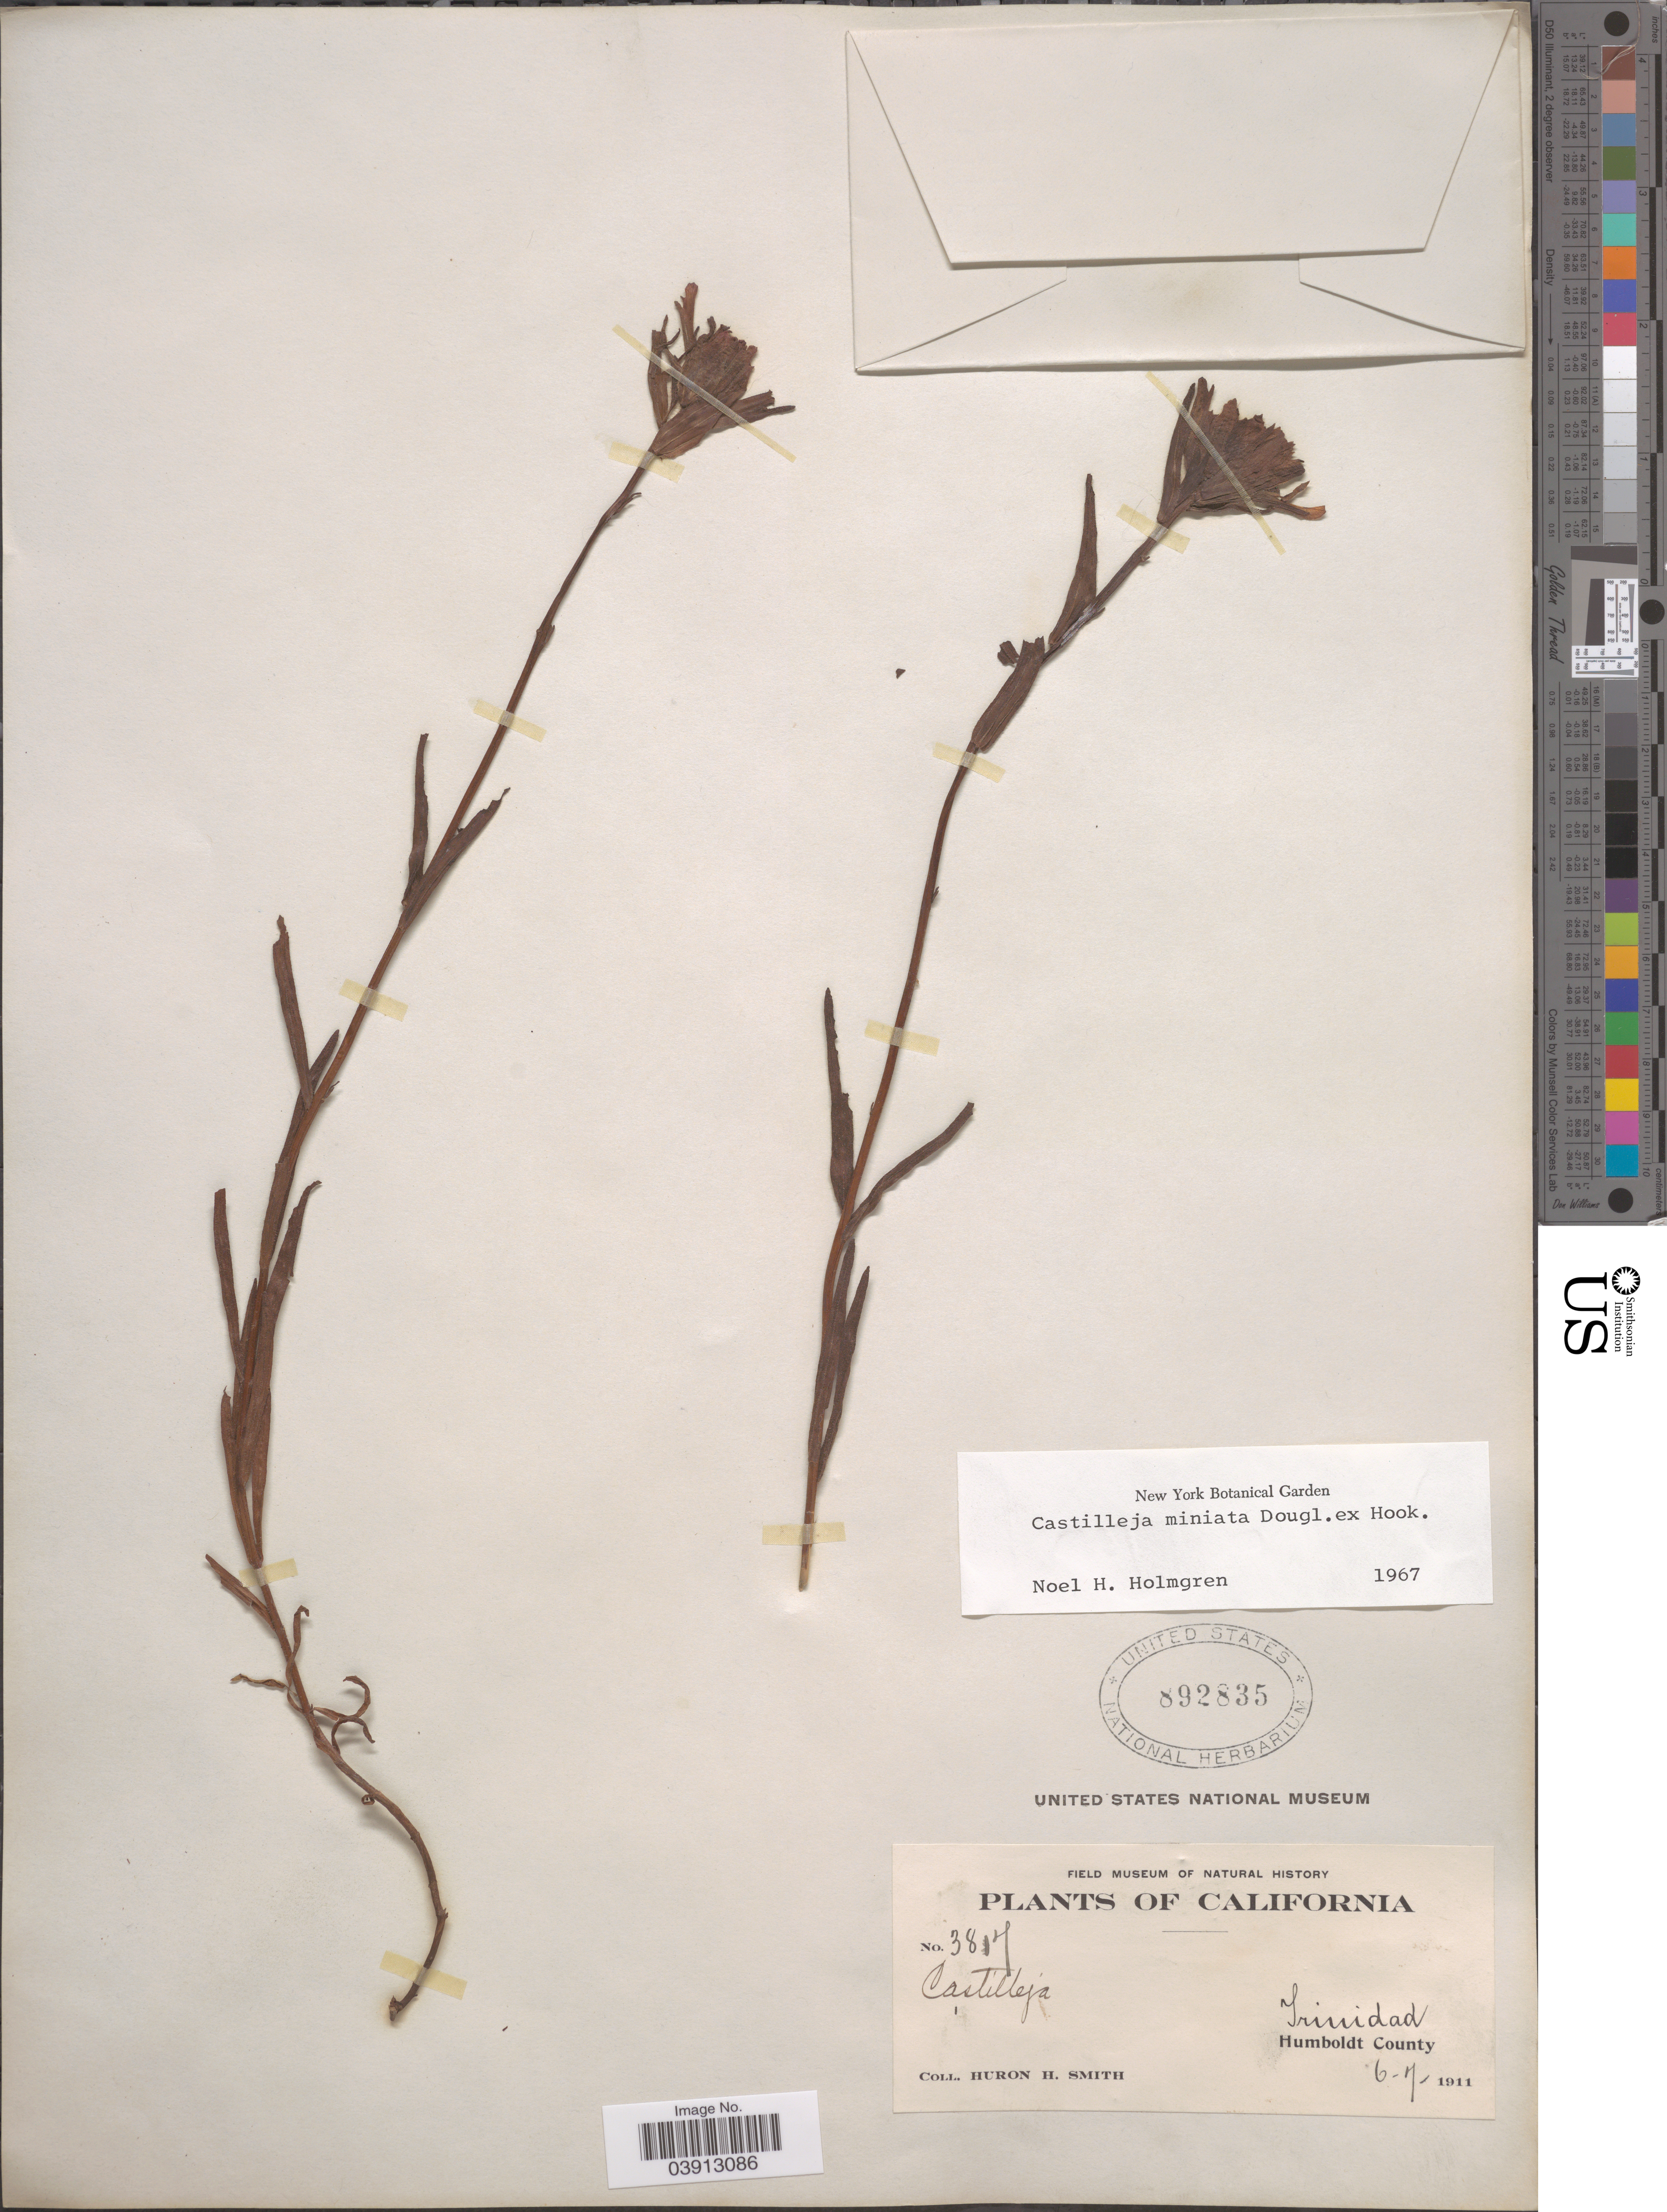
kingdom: Plantae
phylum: Tracheophyta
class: Magnoliopsida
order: Lamiales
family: Orobanchaceae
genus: Castilleja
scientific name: Castilleja miniata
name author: Douglas ex Hook.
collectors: Huron H. Smith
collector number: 3817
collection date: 1911-06-07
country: United States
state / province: California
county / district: Humboldt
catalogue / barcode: US 892835